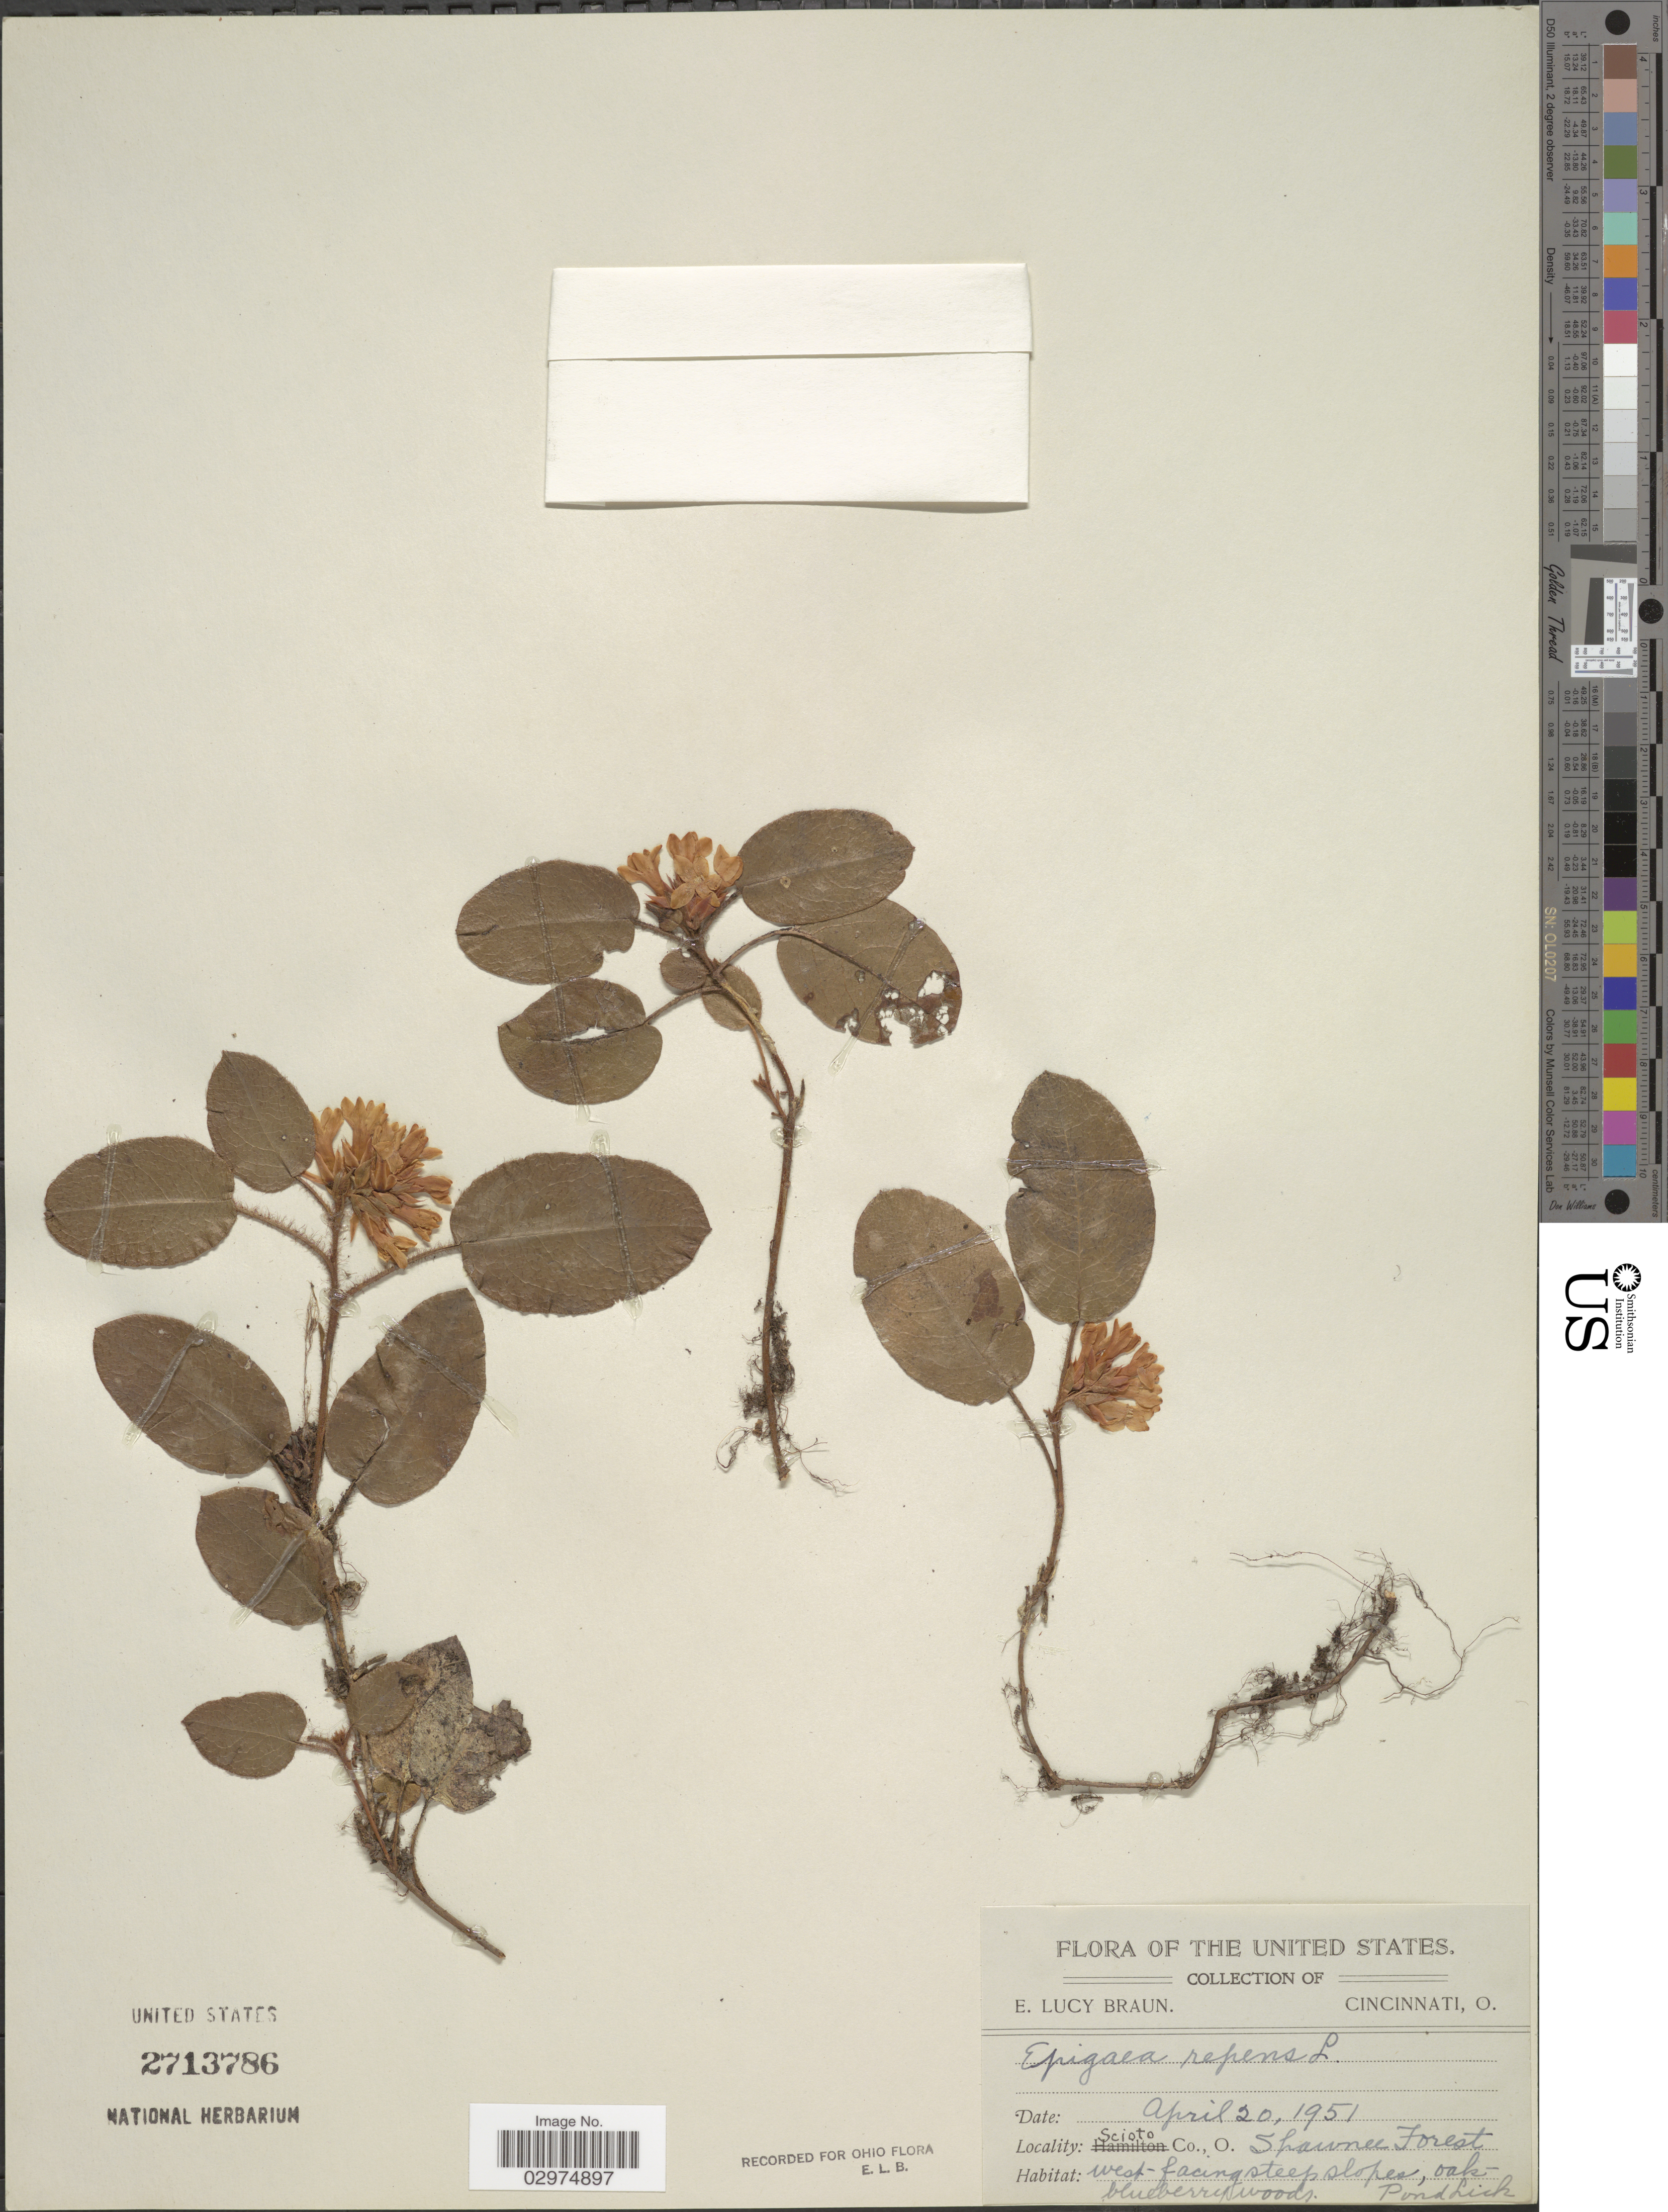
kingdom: Plantae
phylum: Tracheophyta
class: Magnoliopsida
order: Ericales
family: Ericaceae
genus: Epigaea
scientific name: Epigaea repens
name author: L.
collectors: E. L. Braun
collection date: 1951-04-20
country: United States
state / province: Ohio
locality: Scioto Co., Shawnee Forest, west-facing steep slopes, Pond Lick.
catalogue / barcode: US 2713786